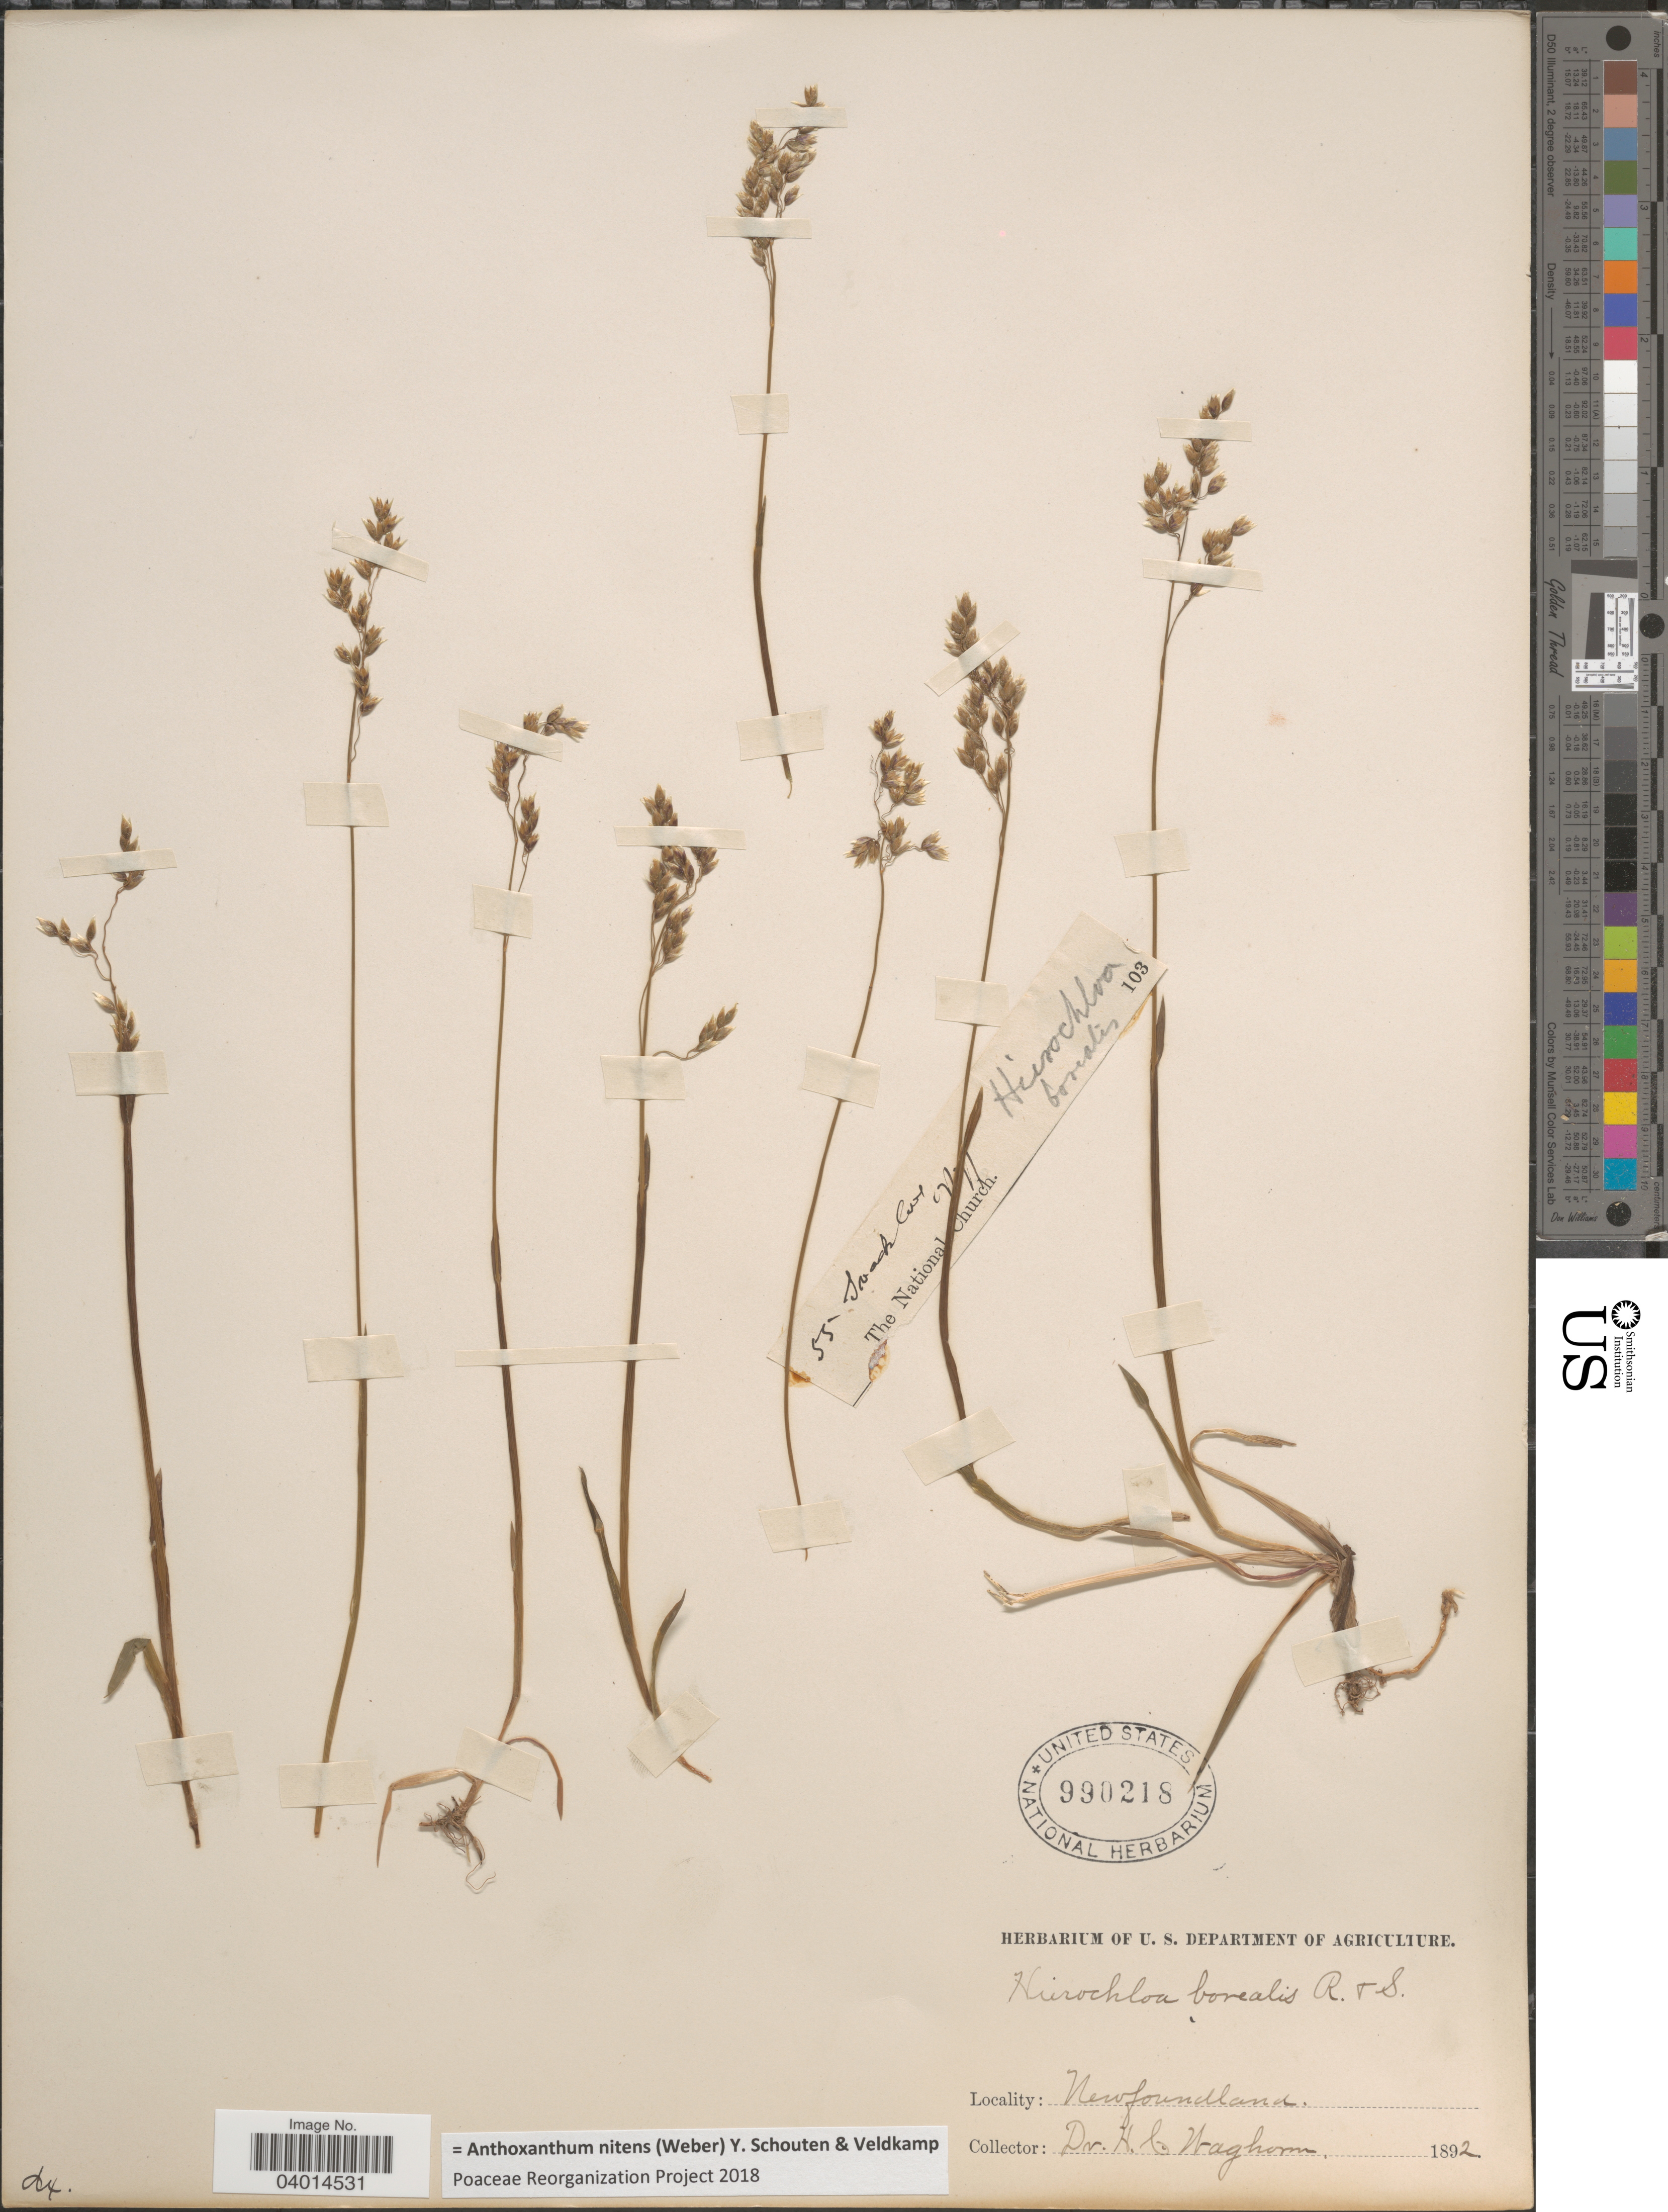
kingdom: Plantae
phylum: Tracheophyta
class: Liliopsida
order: Poales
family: Poaceae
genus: Anthoxanthum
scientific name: Anthoxanthum nitens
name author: (G.H. Weber) R.T.A. Schouten & Veldkamp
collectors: H. Waghorn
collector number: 55?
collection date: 1892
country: Canada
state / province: Newfoundland and Labrador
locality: Pouch Cove.The National Church.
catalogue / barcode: US 990218